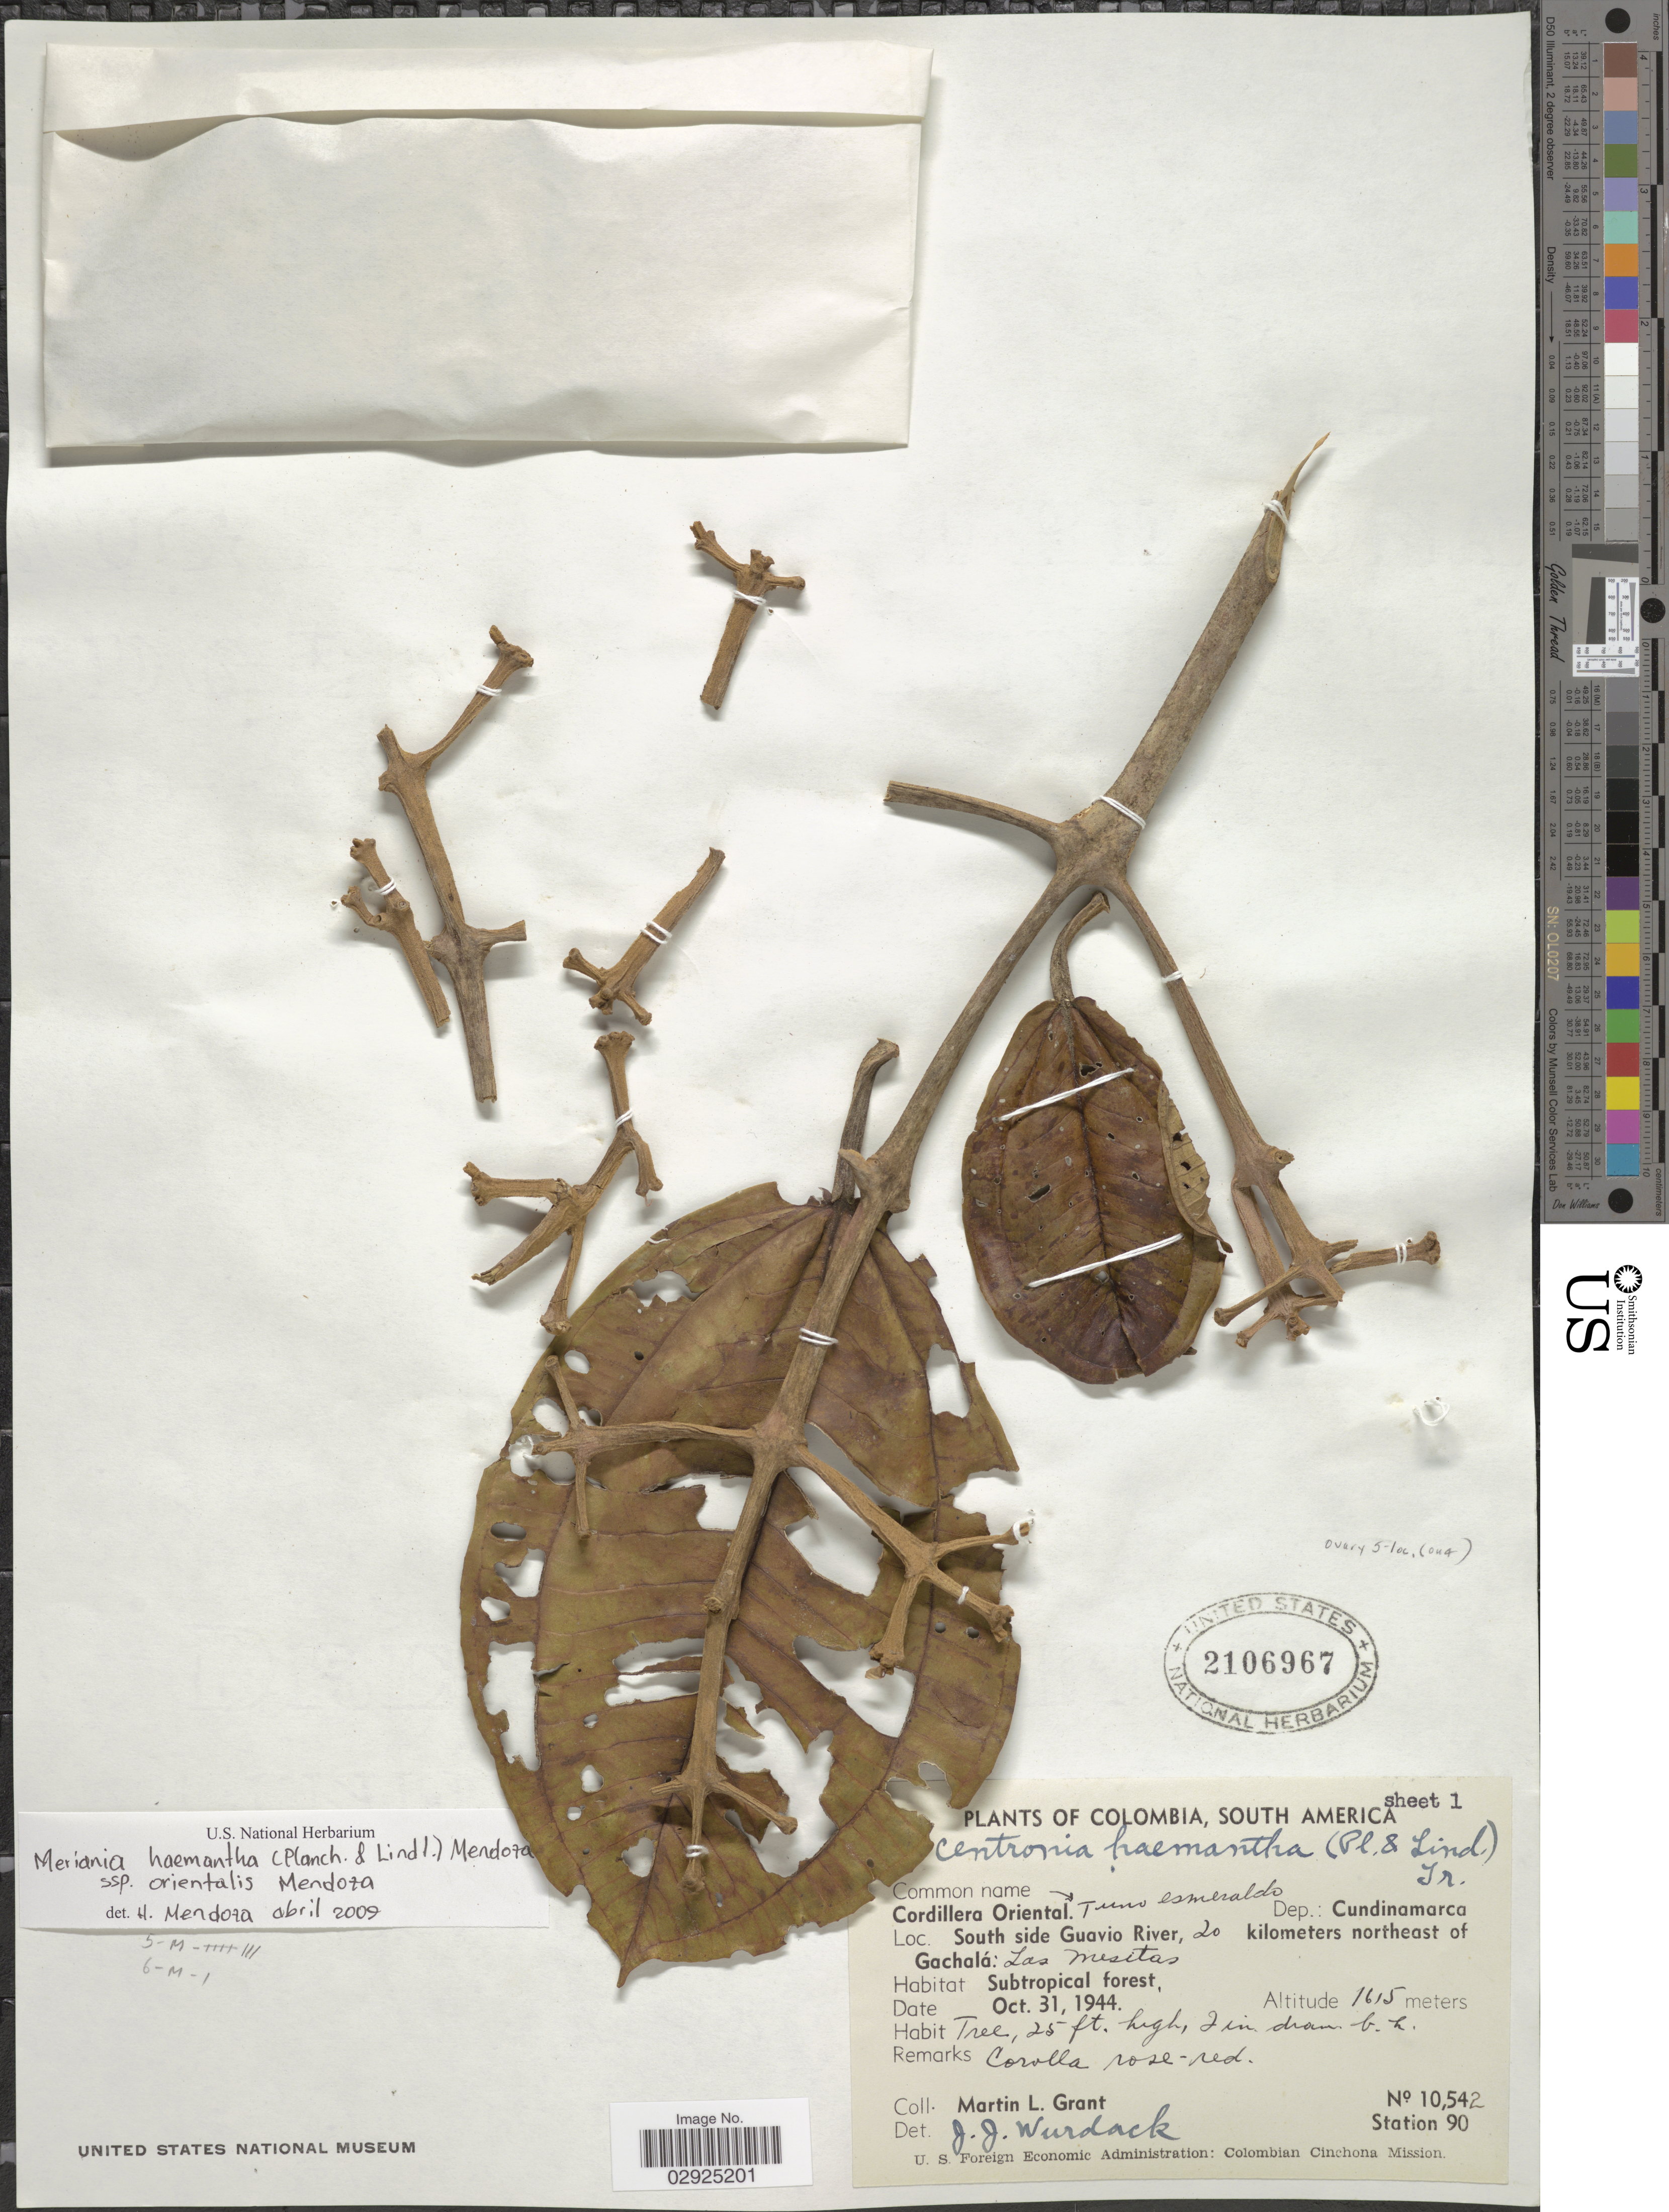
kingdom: Plantae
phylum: Tracheophyta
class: Magnoliopsida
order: Myrtales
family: Melastomataceae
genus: Meriania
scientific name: Meriania haemantha subsp. orientalis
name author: Humberto Mend. & Fern. Alonso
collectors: M. L. Grant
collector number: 10542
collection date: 1944-10-31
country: Colombia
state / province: Cundinamarca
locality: Cordillera Oriental. Dep.: Cundinamarca. South side Guavio River, 20 kilometers northeast of Gachalá: Las Mesitas. Station 90.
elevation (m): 1615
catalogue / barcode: US 2106967